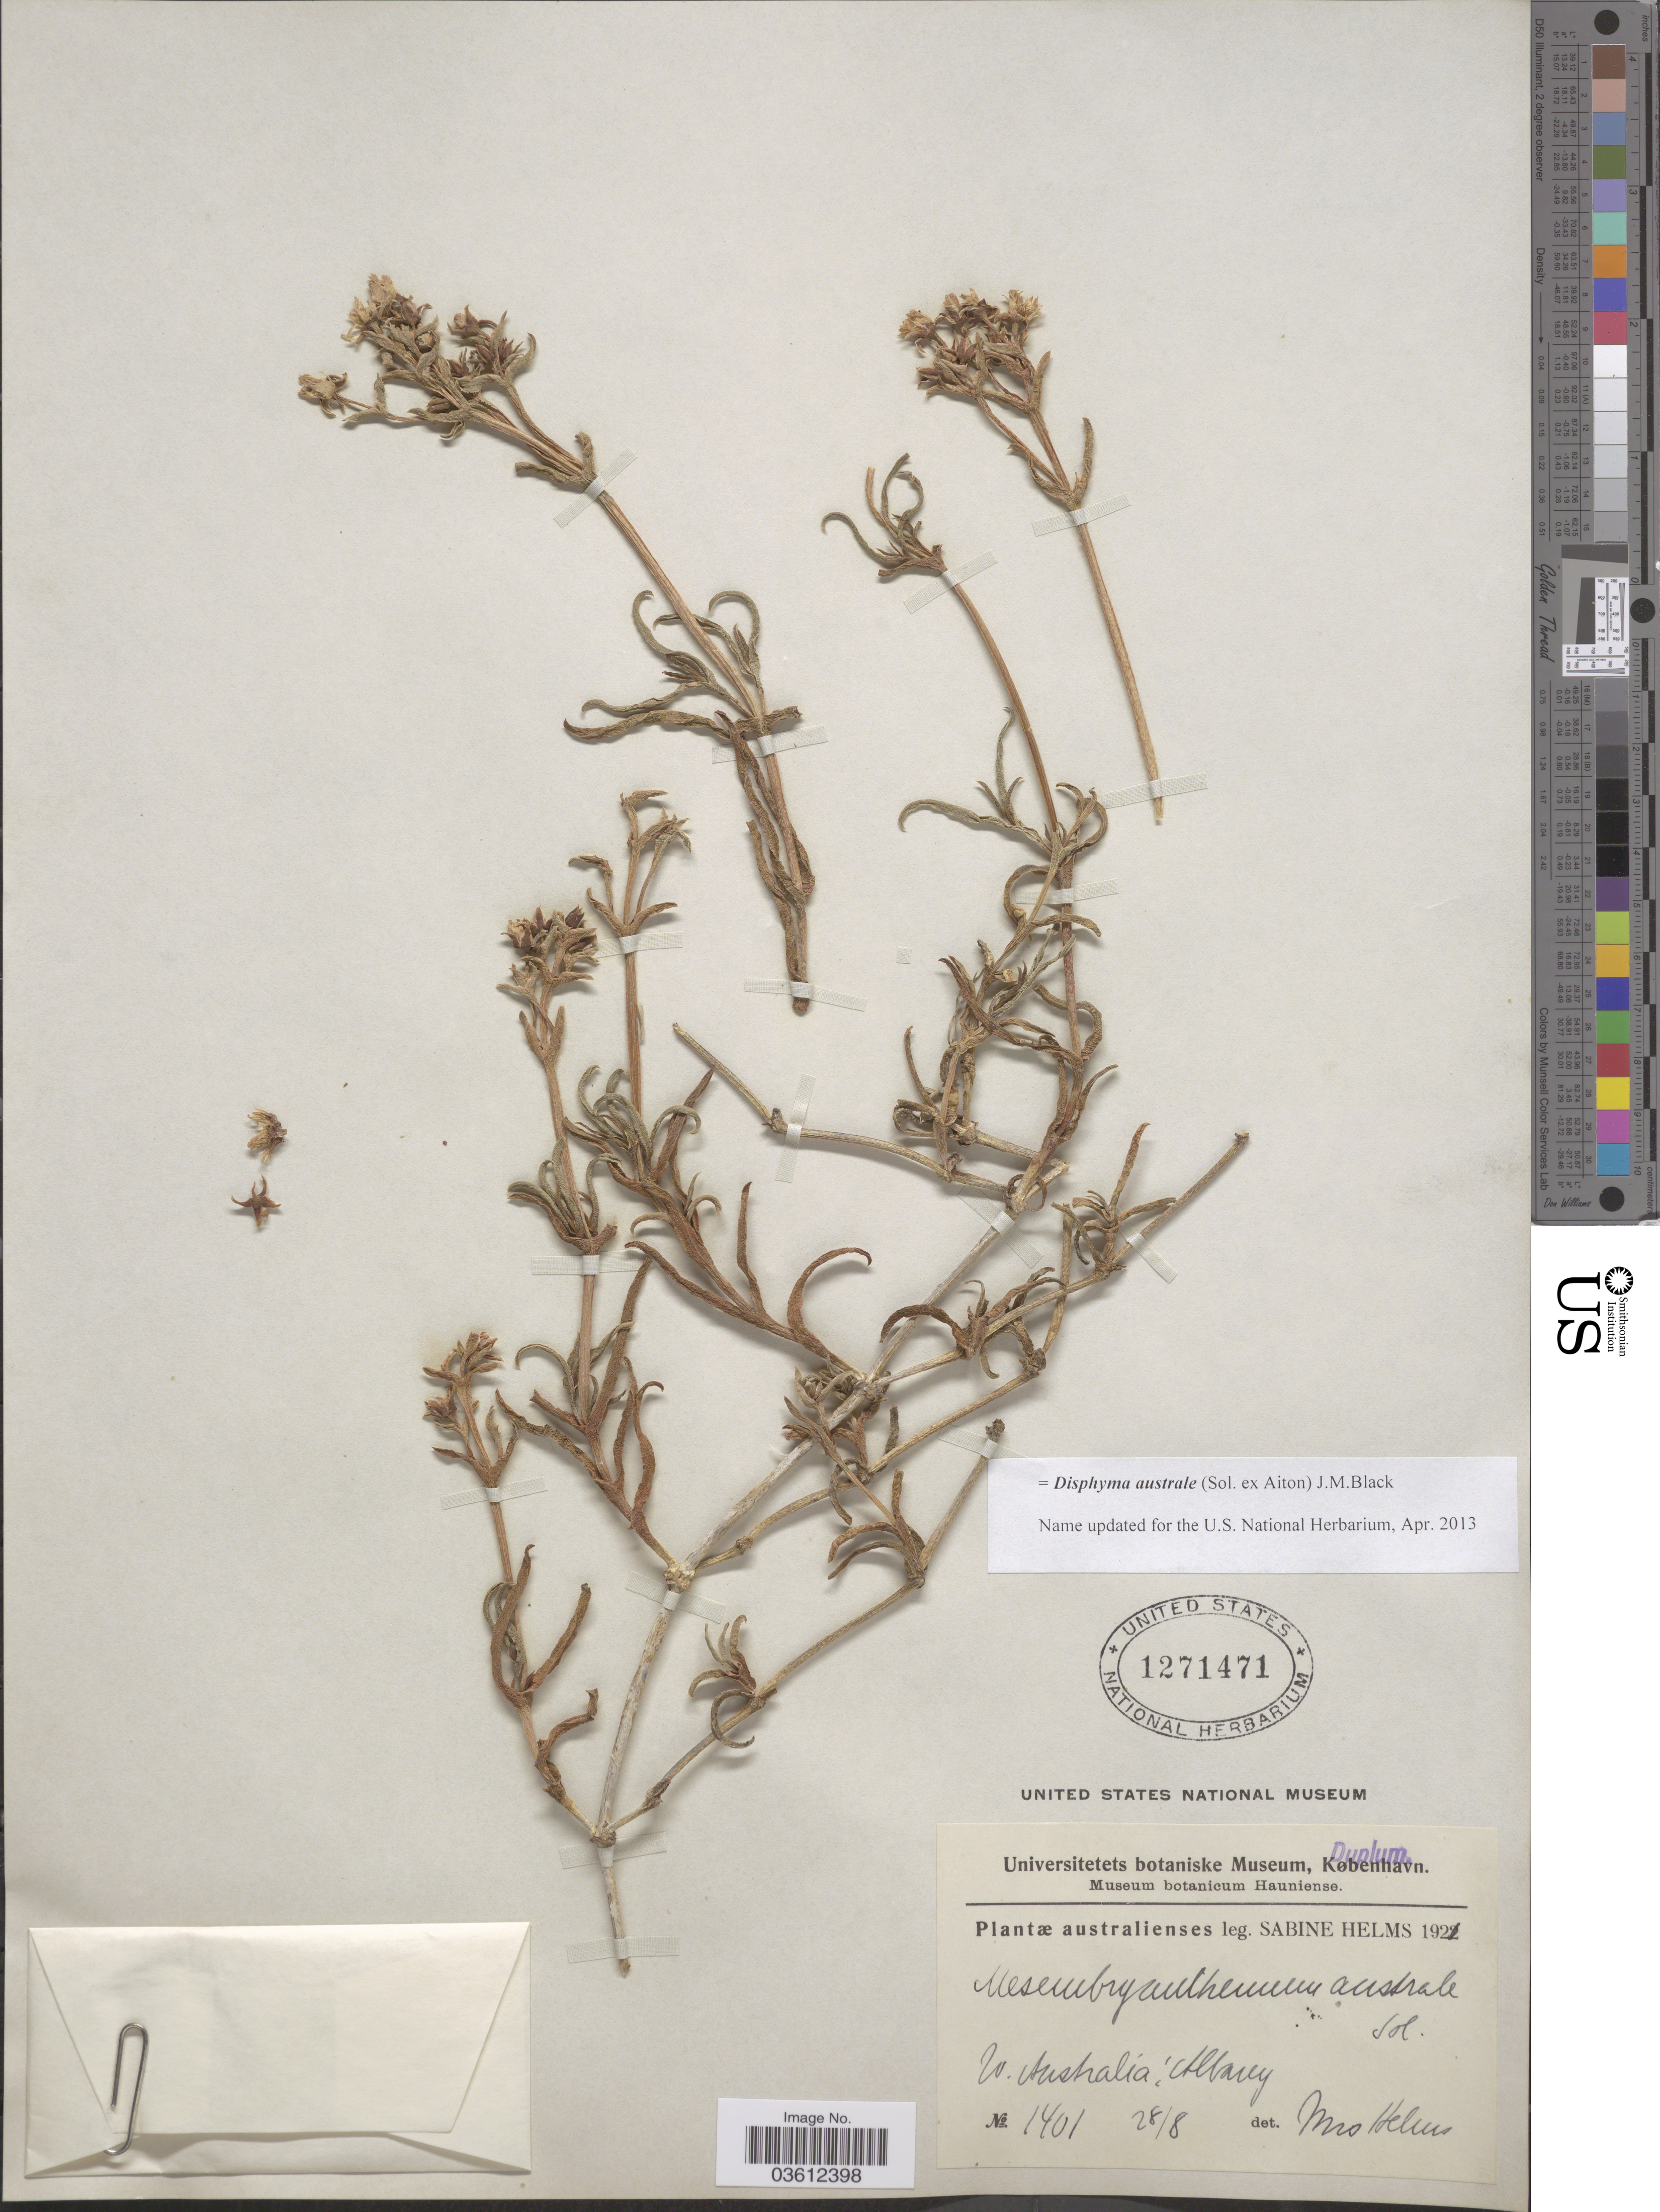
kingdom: Plantae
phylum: Tracheophyta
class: Magnoliopsida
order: Caryophyllales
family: Aizoaceae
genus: Disphyma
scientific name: Disphyma australe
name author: J.M. Black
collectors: S. Helms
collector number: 1401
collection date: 1921-08-28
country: Australia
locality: W. Australia: Albany.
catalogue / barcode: US 1271471